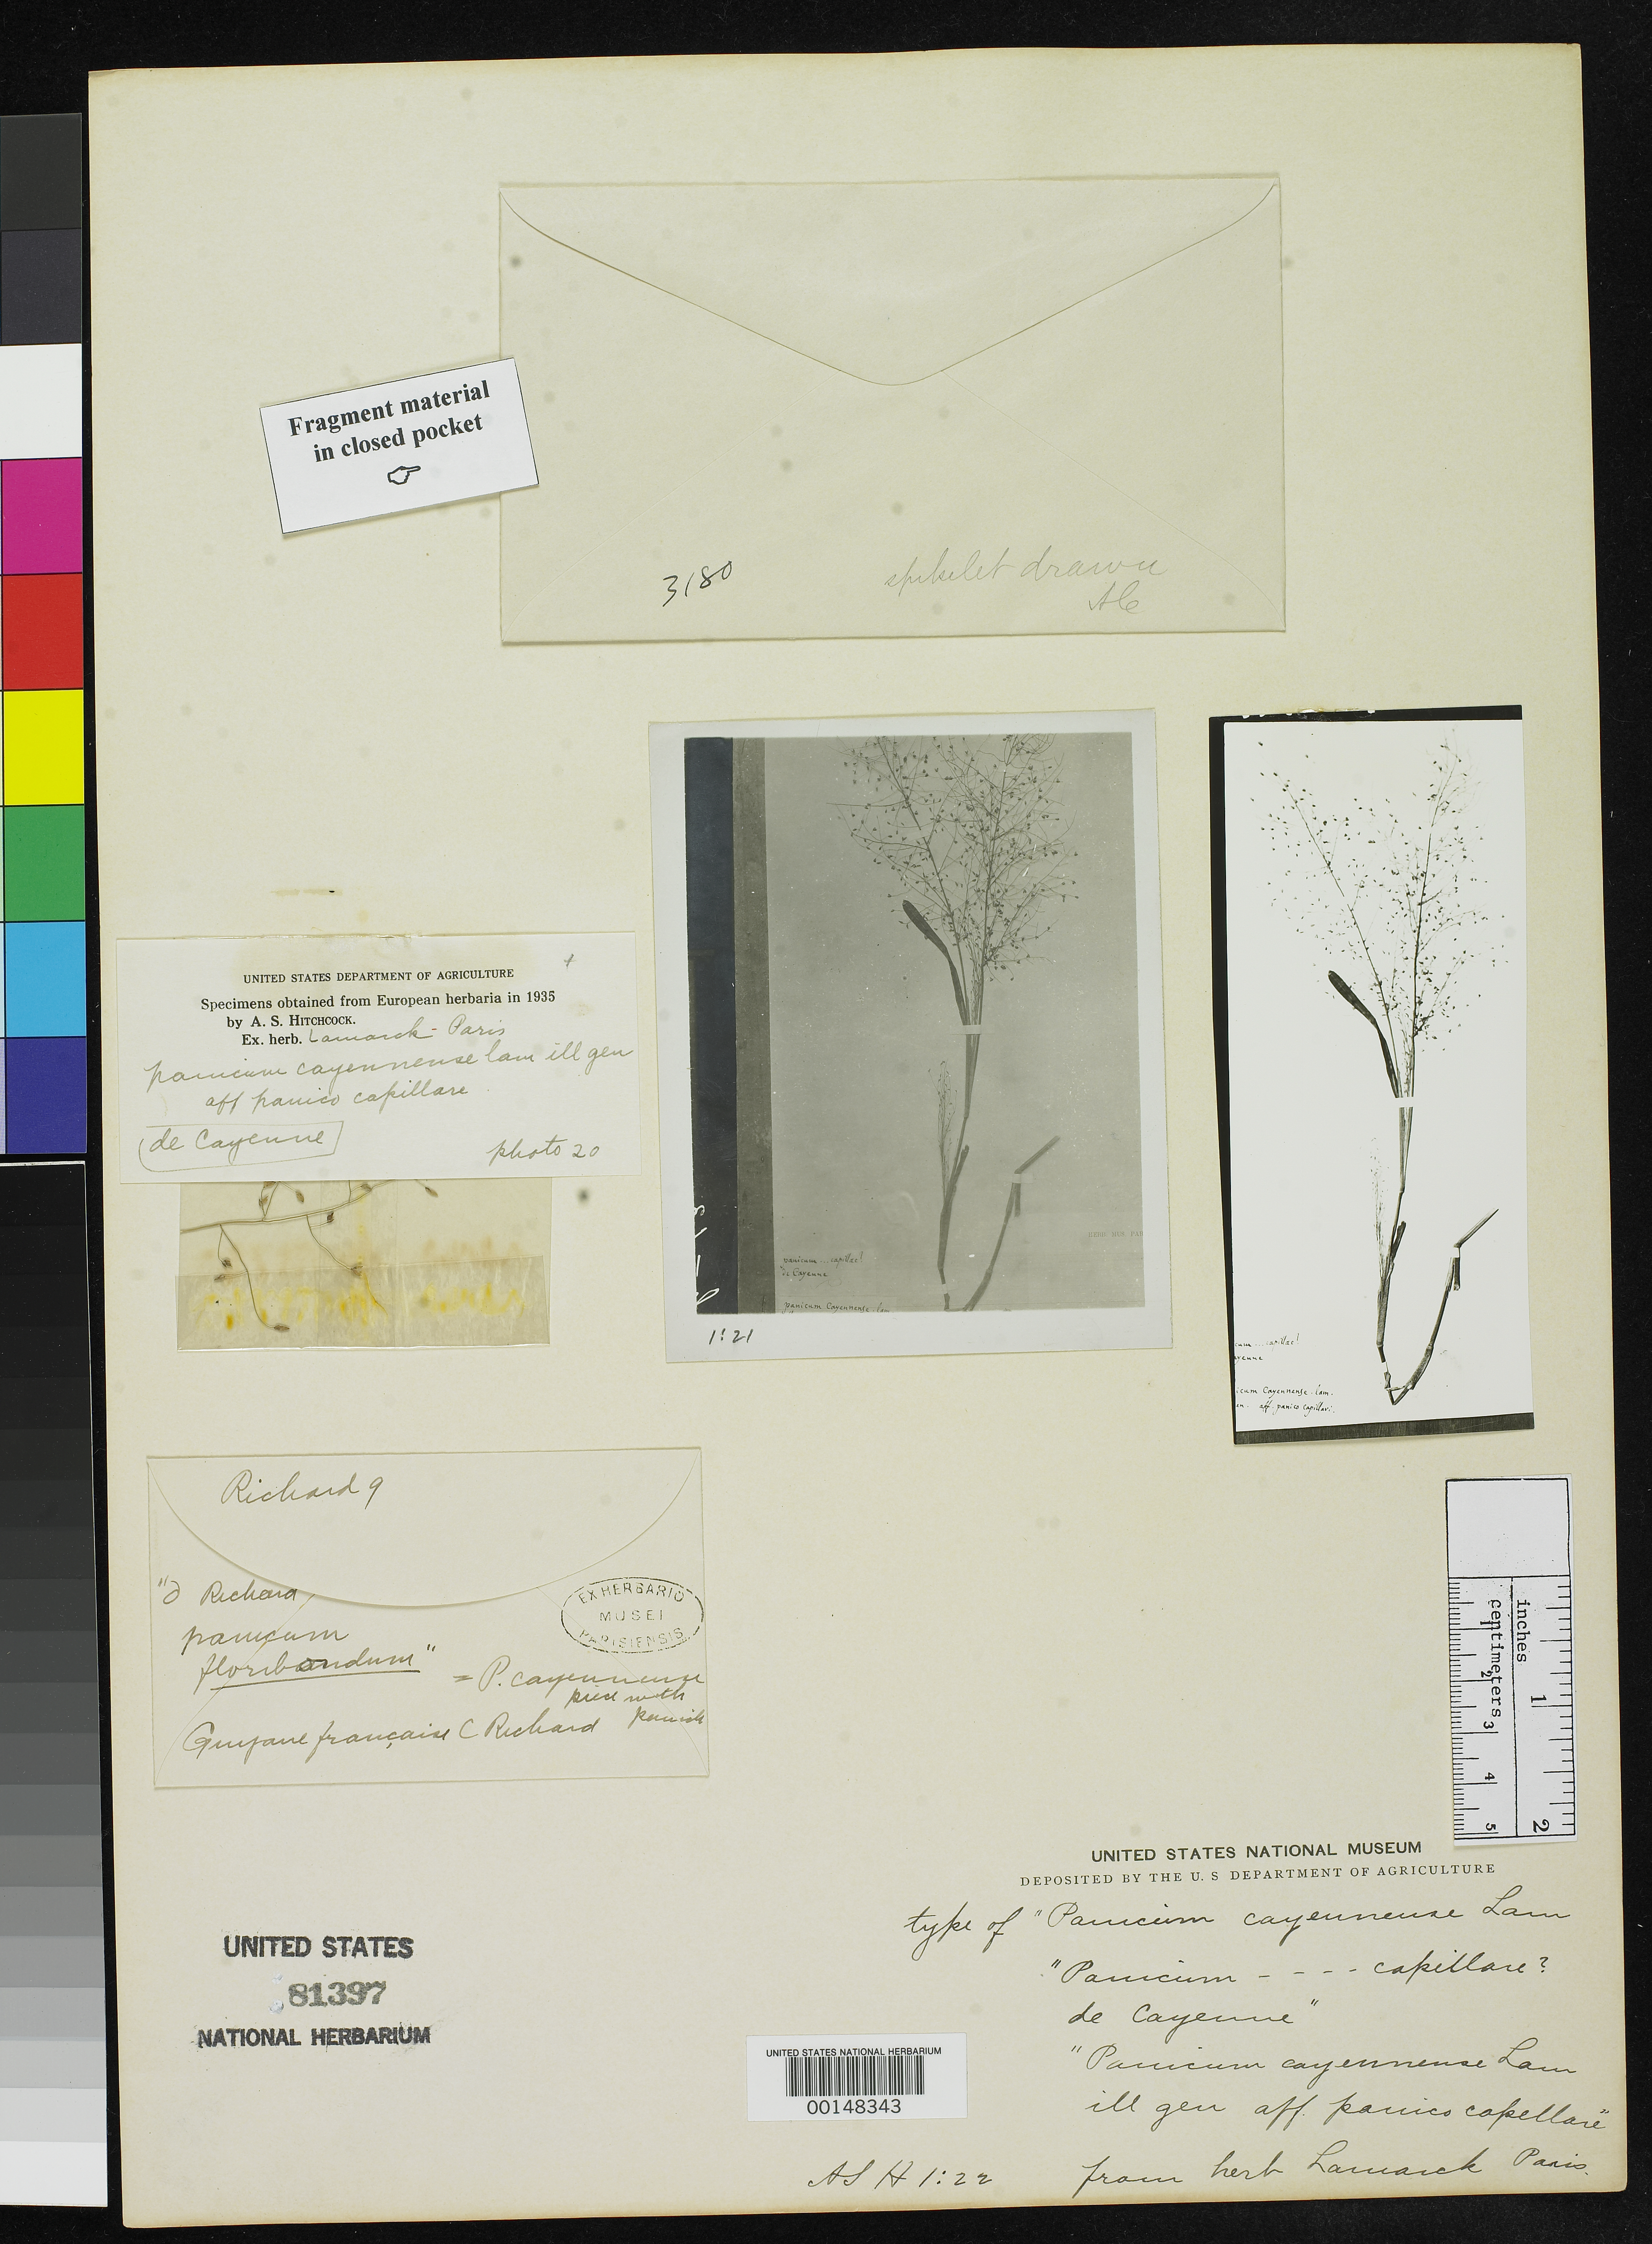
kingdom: Plantae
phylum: Tracheophyta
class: Liliopsida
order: Poales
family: Poaceae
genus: Panicum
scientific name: Panicum cayennense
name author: Lam.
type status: Type Fragment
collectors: D. Stoupy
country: French Guiana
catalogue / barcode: US 81397